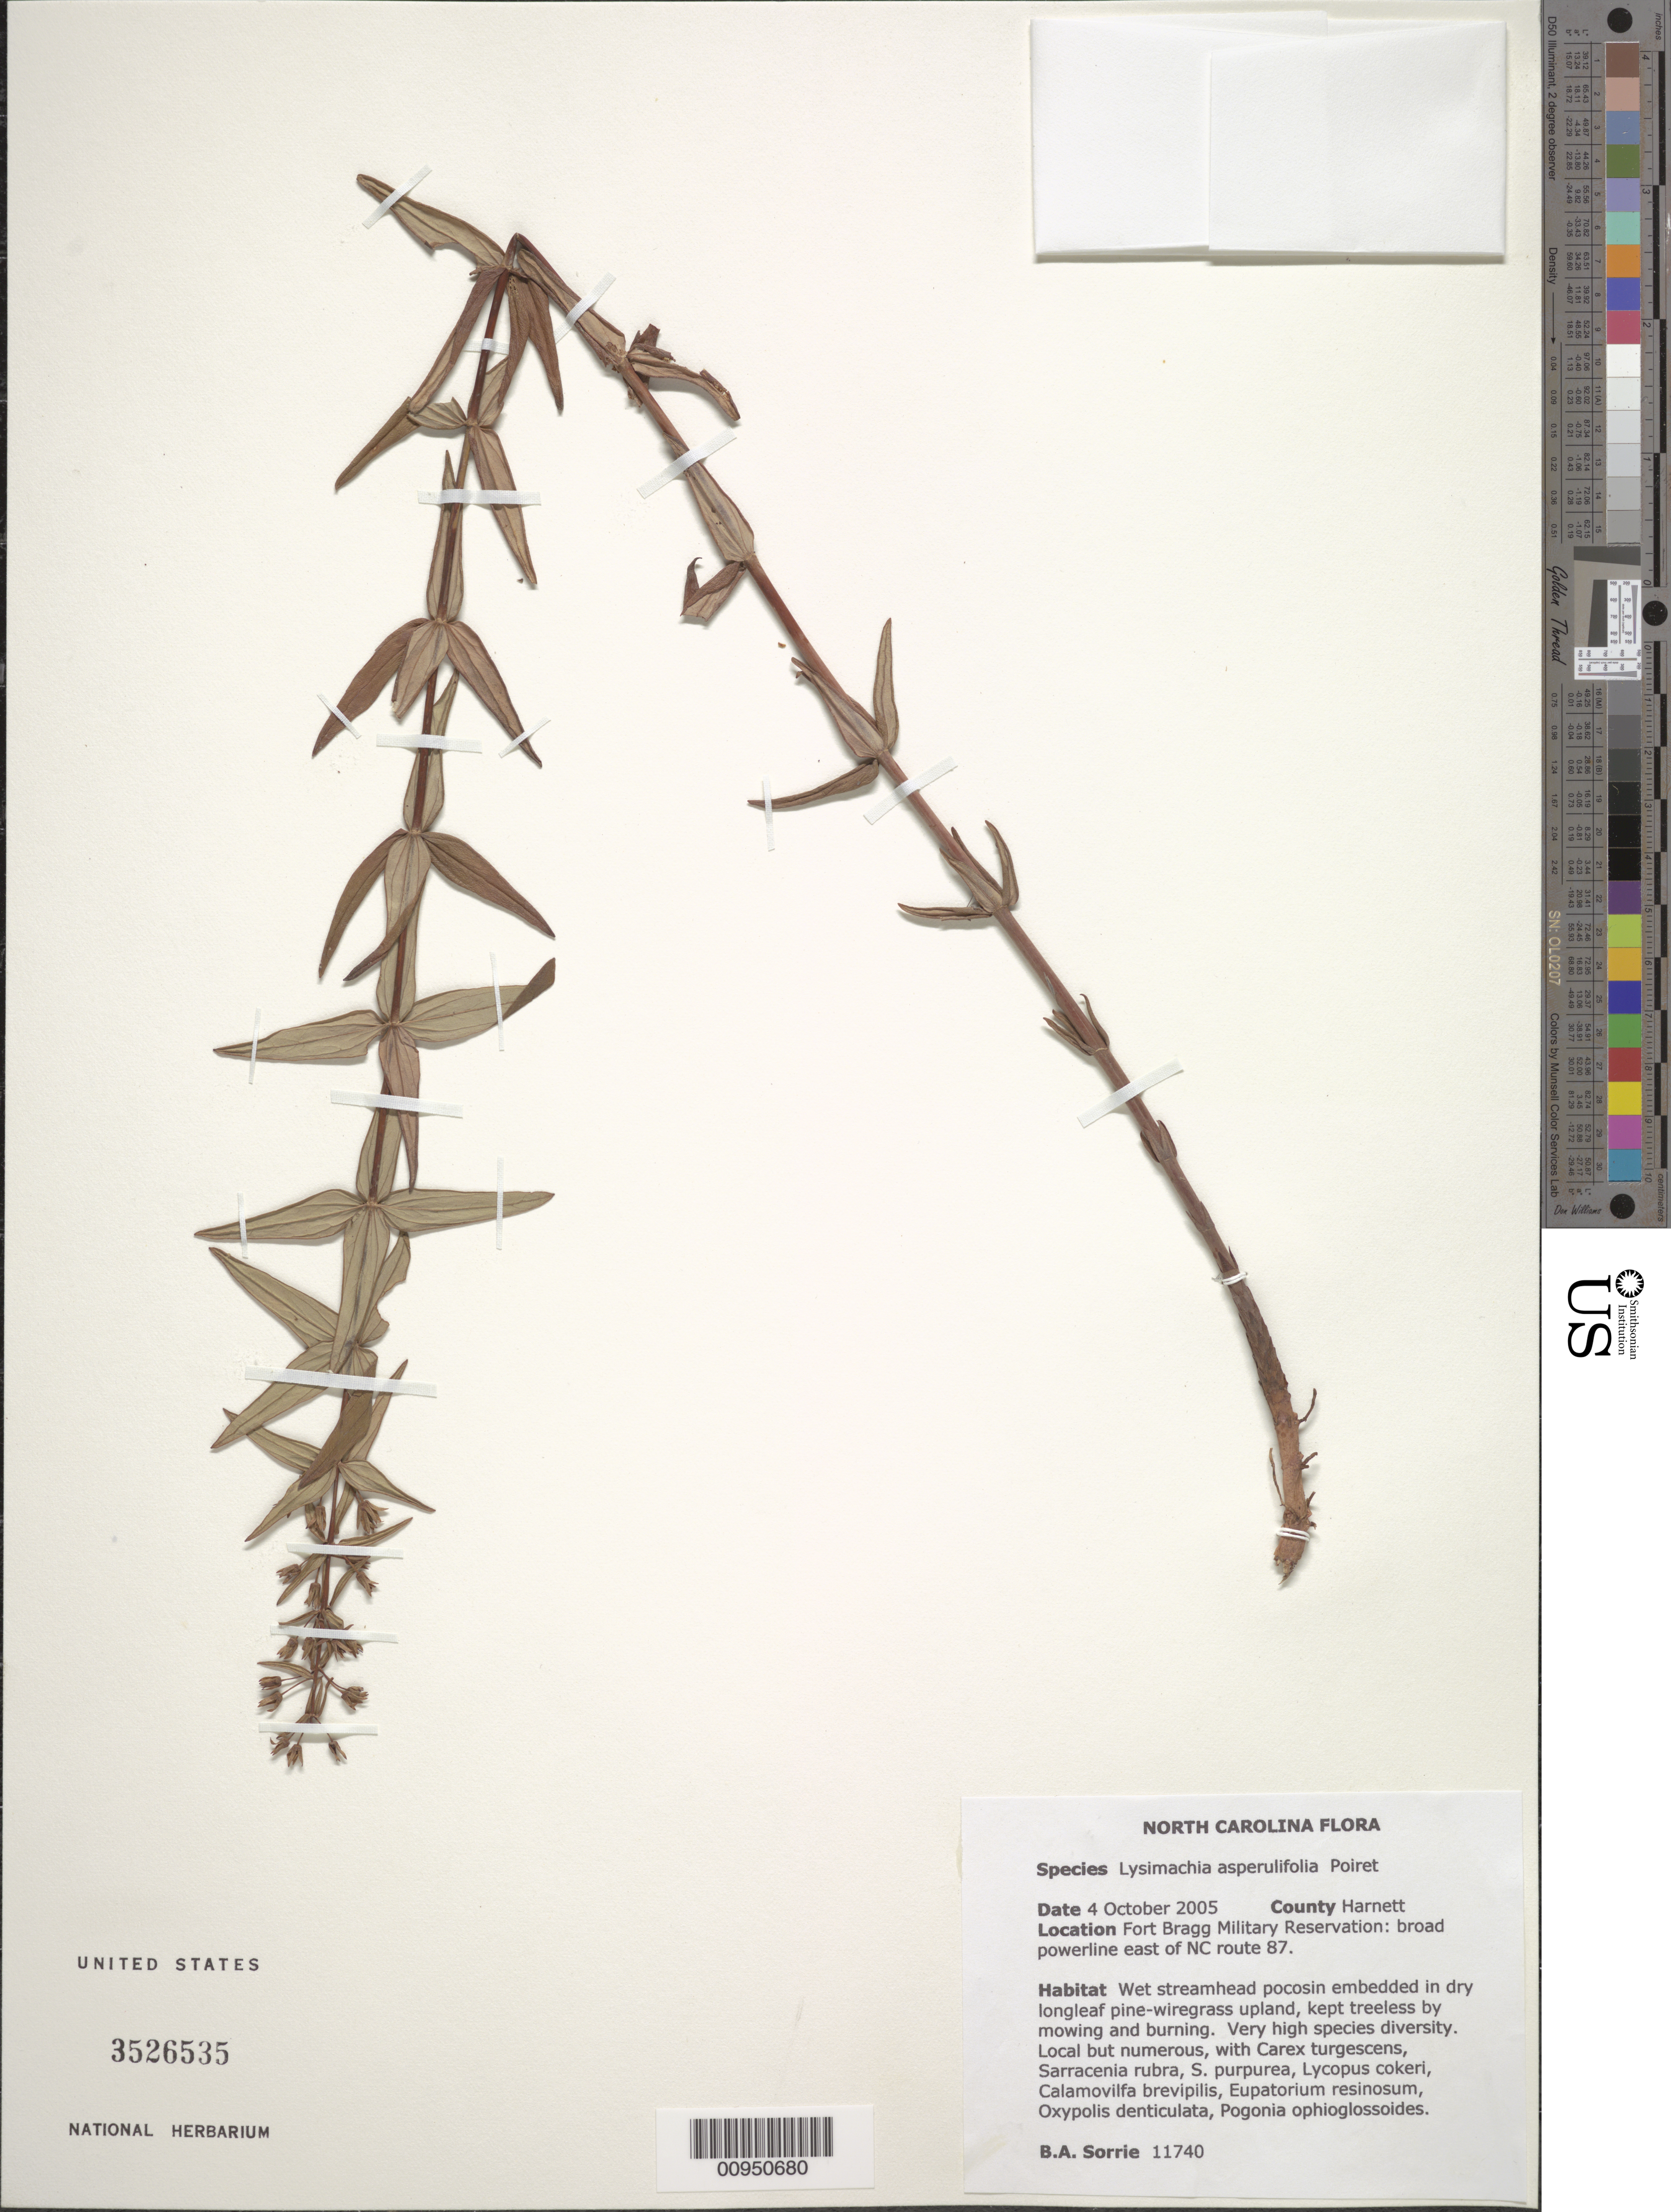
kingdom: Plantae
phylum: Tracheophyta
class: Magnoliopsida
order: Ericales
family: Primulaceae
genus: Lysimachia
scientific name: Lysimachia asperulifolia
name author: Poir.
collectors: B. A. Sorrie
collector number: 11740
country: United States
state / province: North Carolina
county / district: Harnett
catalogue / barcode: US 3526535